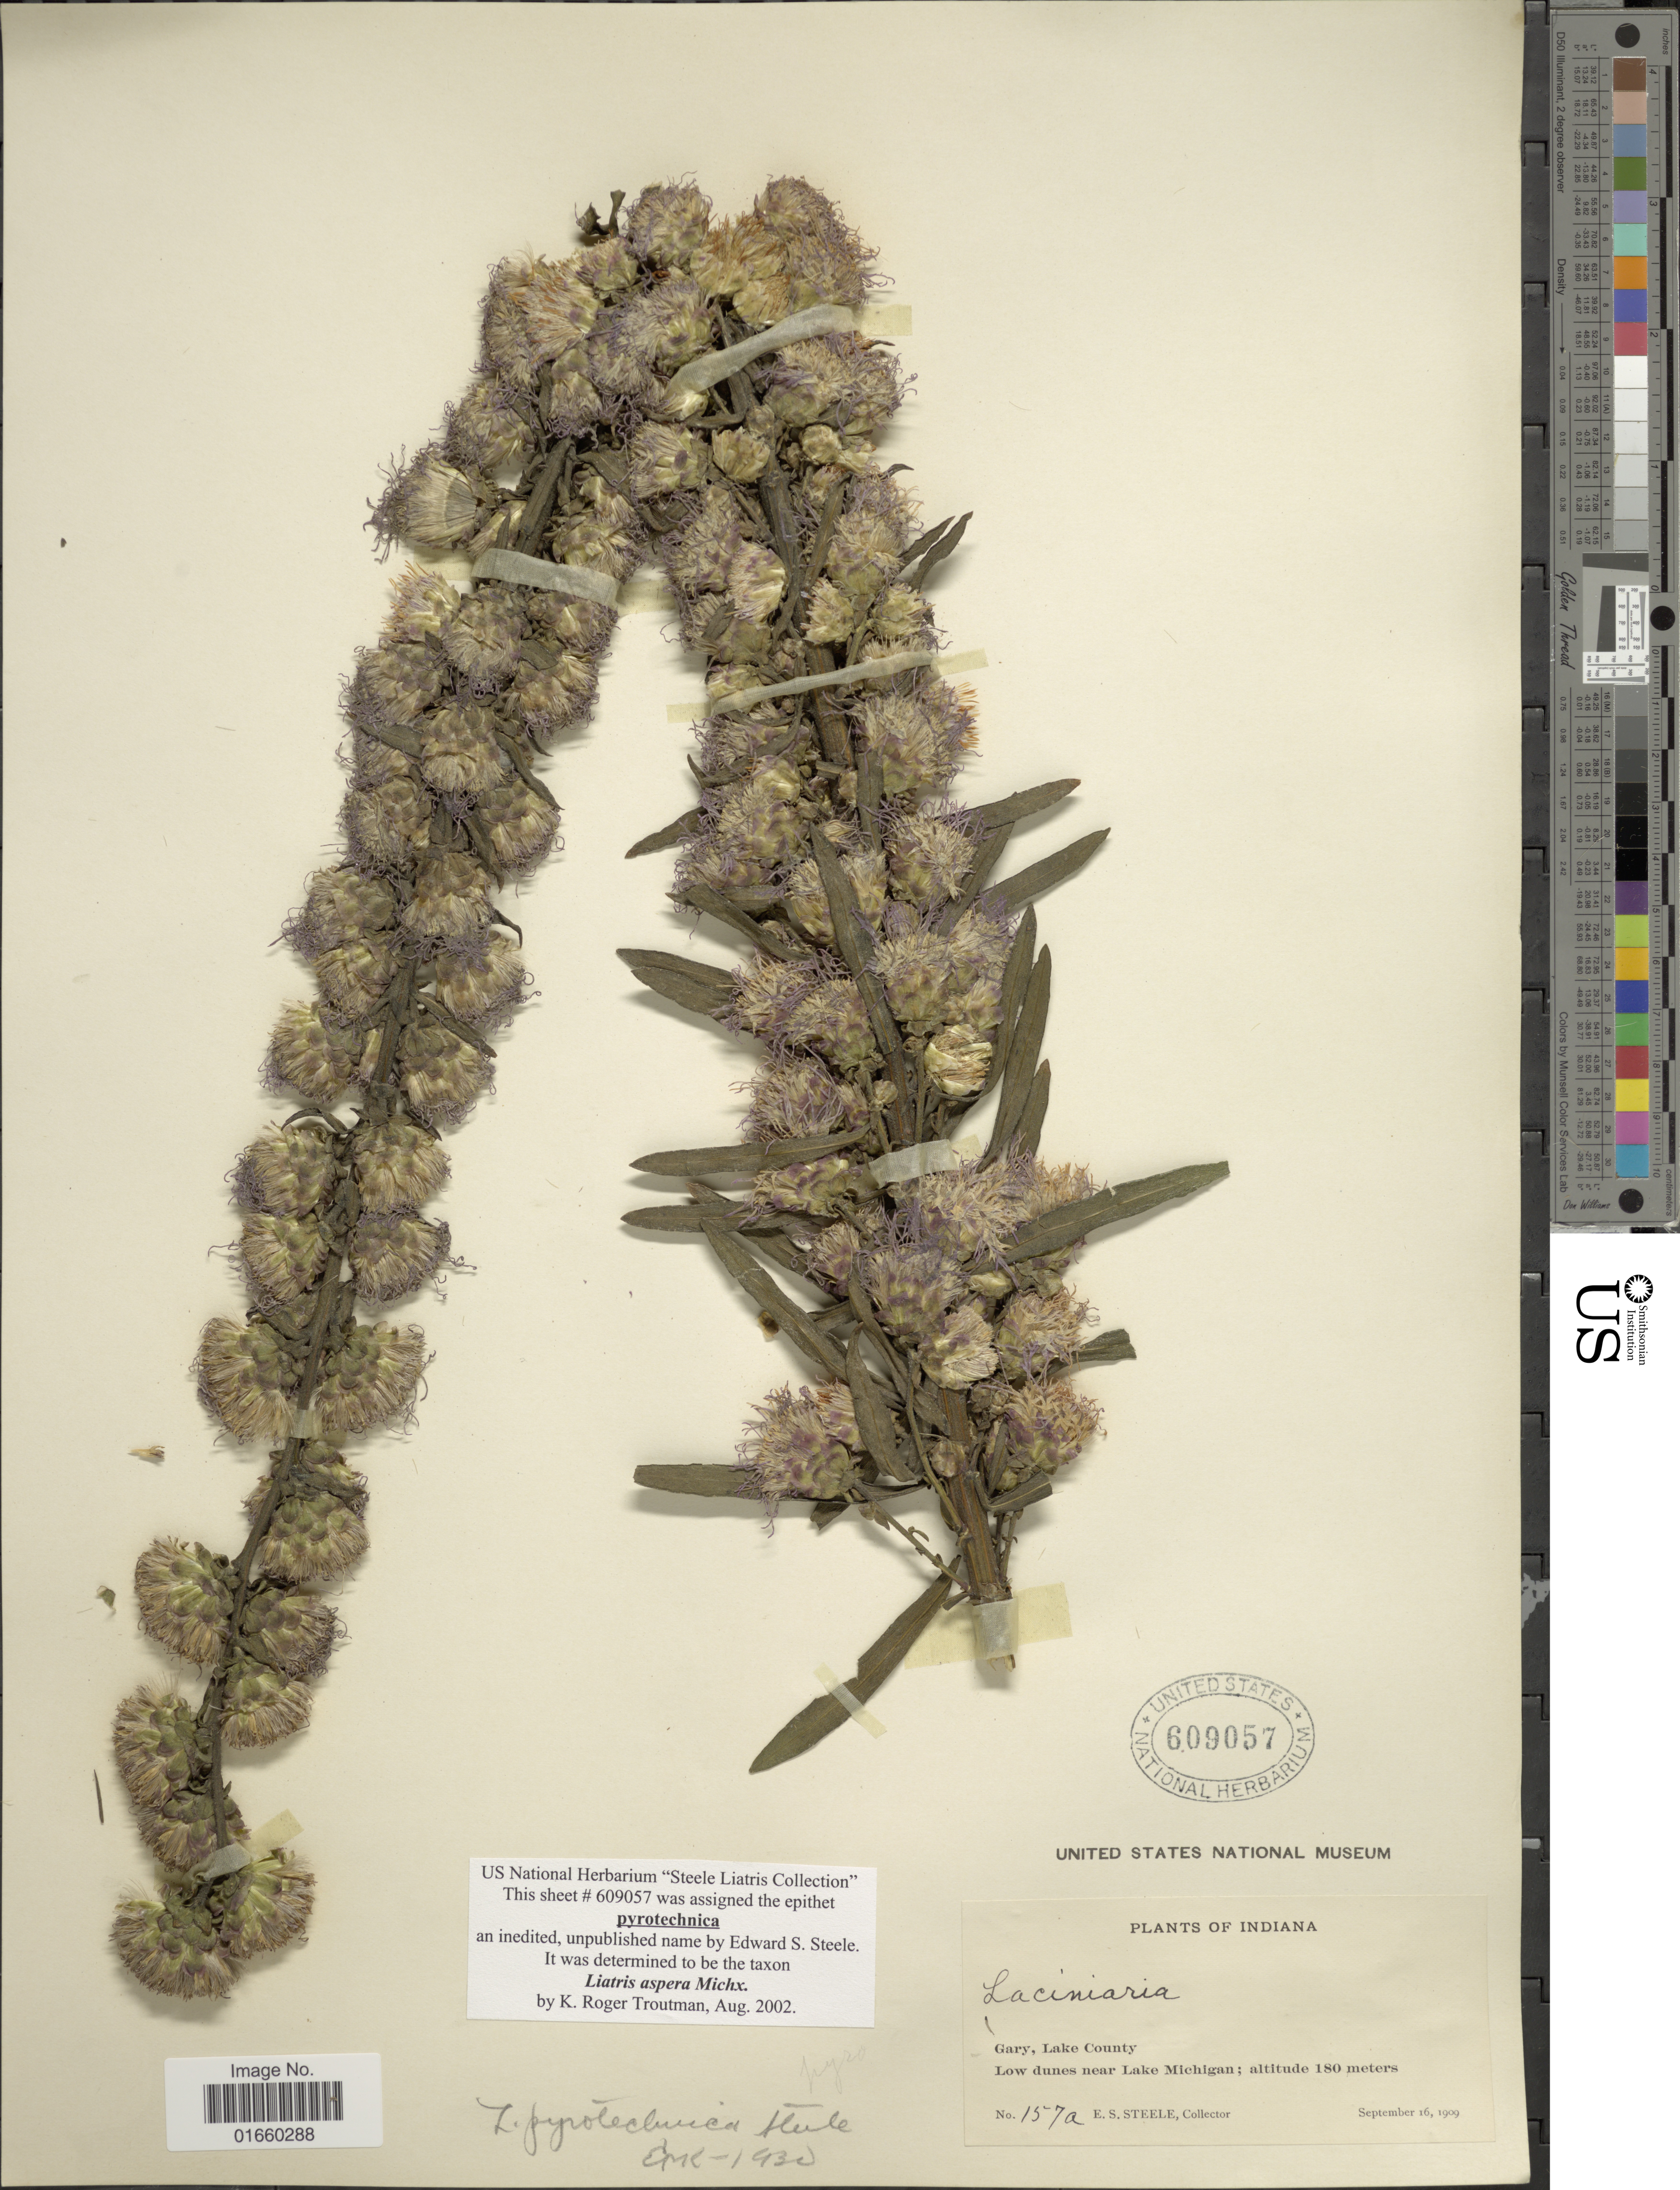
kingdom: Plantae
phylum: Tracheophyta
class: Magnoliopsida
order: Asterales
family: Asteraceae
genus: Liatris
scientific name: Liatris aspera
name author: Michx.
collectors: E. Steele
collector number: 157a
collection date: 1909-09-16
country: United States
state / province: Indiana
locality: Gary, Lake County, Low dunes near Lake Michigan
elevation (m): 180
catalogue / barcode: US 609057